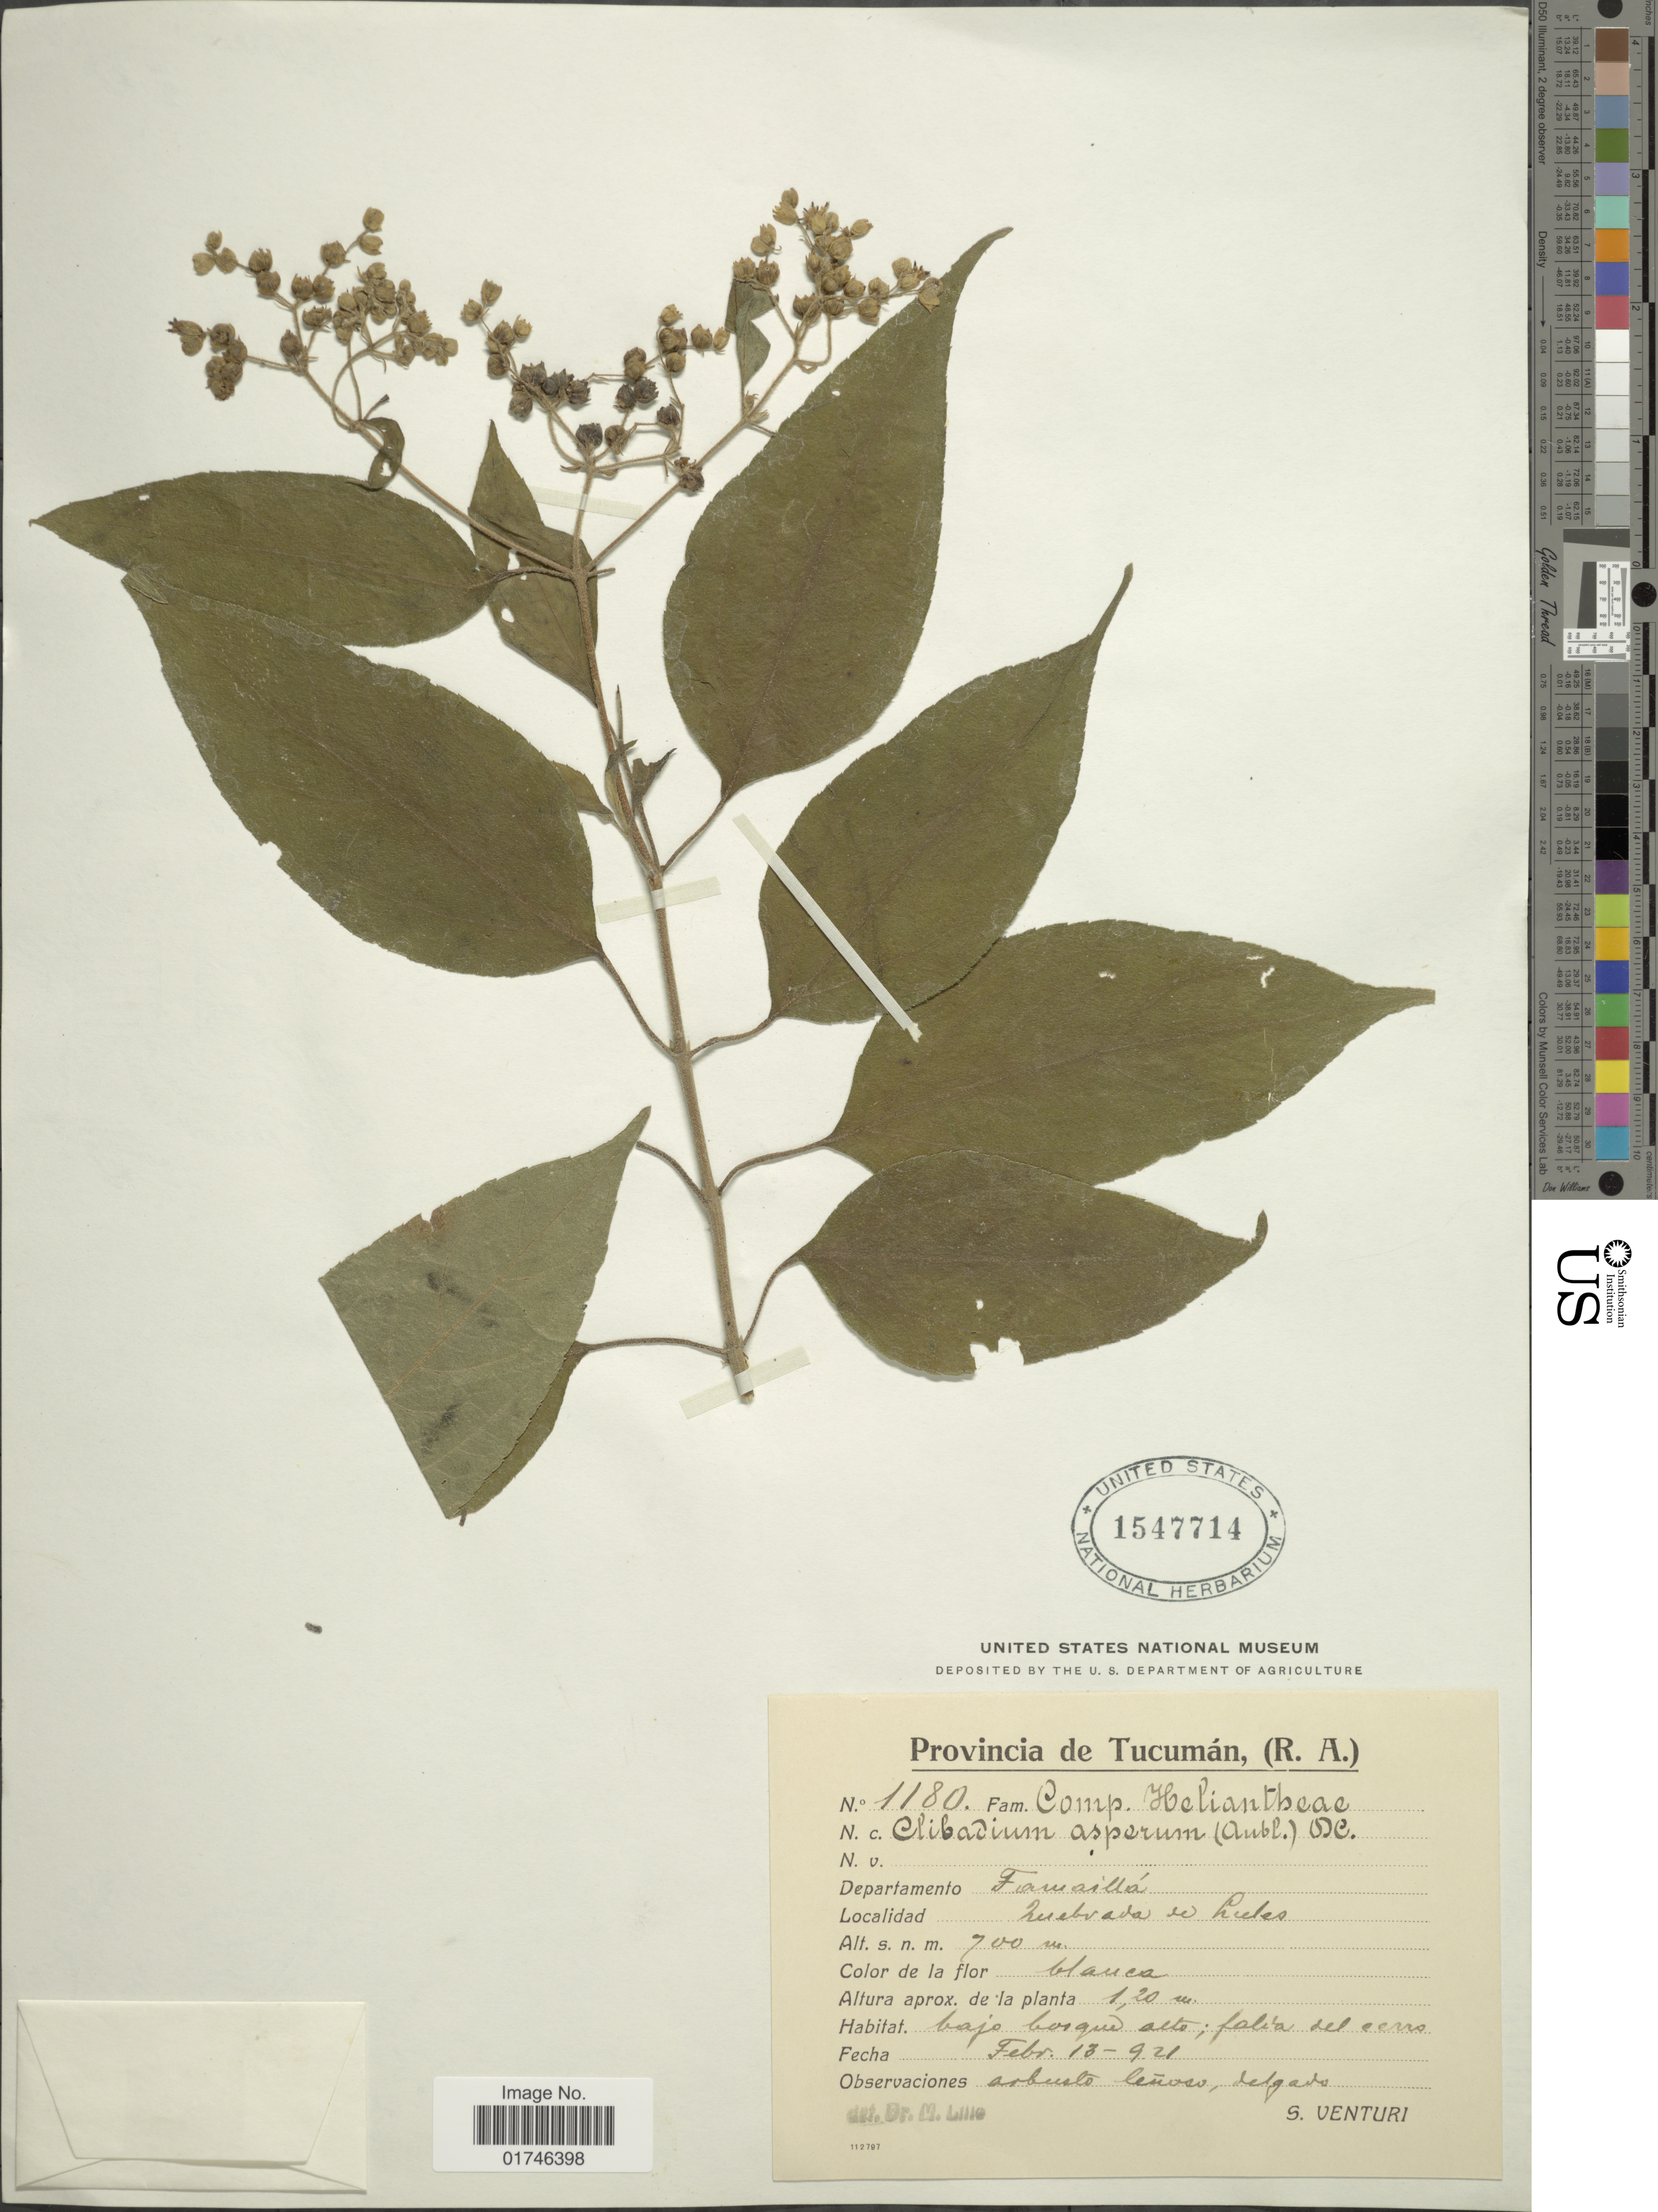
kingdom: Plantae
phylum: Tracheophyta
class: Magnoliopsida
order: Asterales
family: Asteraceae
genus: Clibadium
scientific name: Clibadium surinamense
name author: L.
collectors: S. Venturi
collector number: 1180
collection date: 1921-02-13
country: Argentina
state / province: Tucumán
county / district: Famailla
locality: Quebrada de Lules.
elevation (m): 700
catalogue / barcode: US 1547714